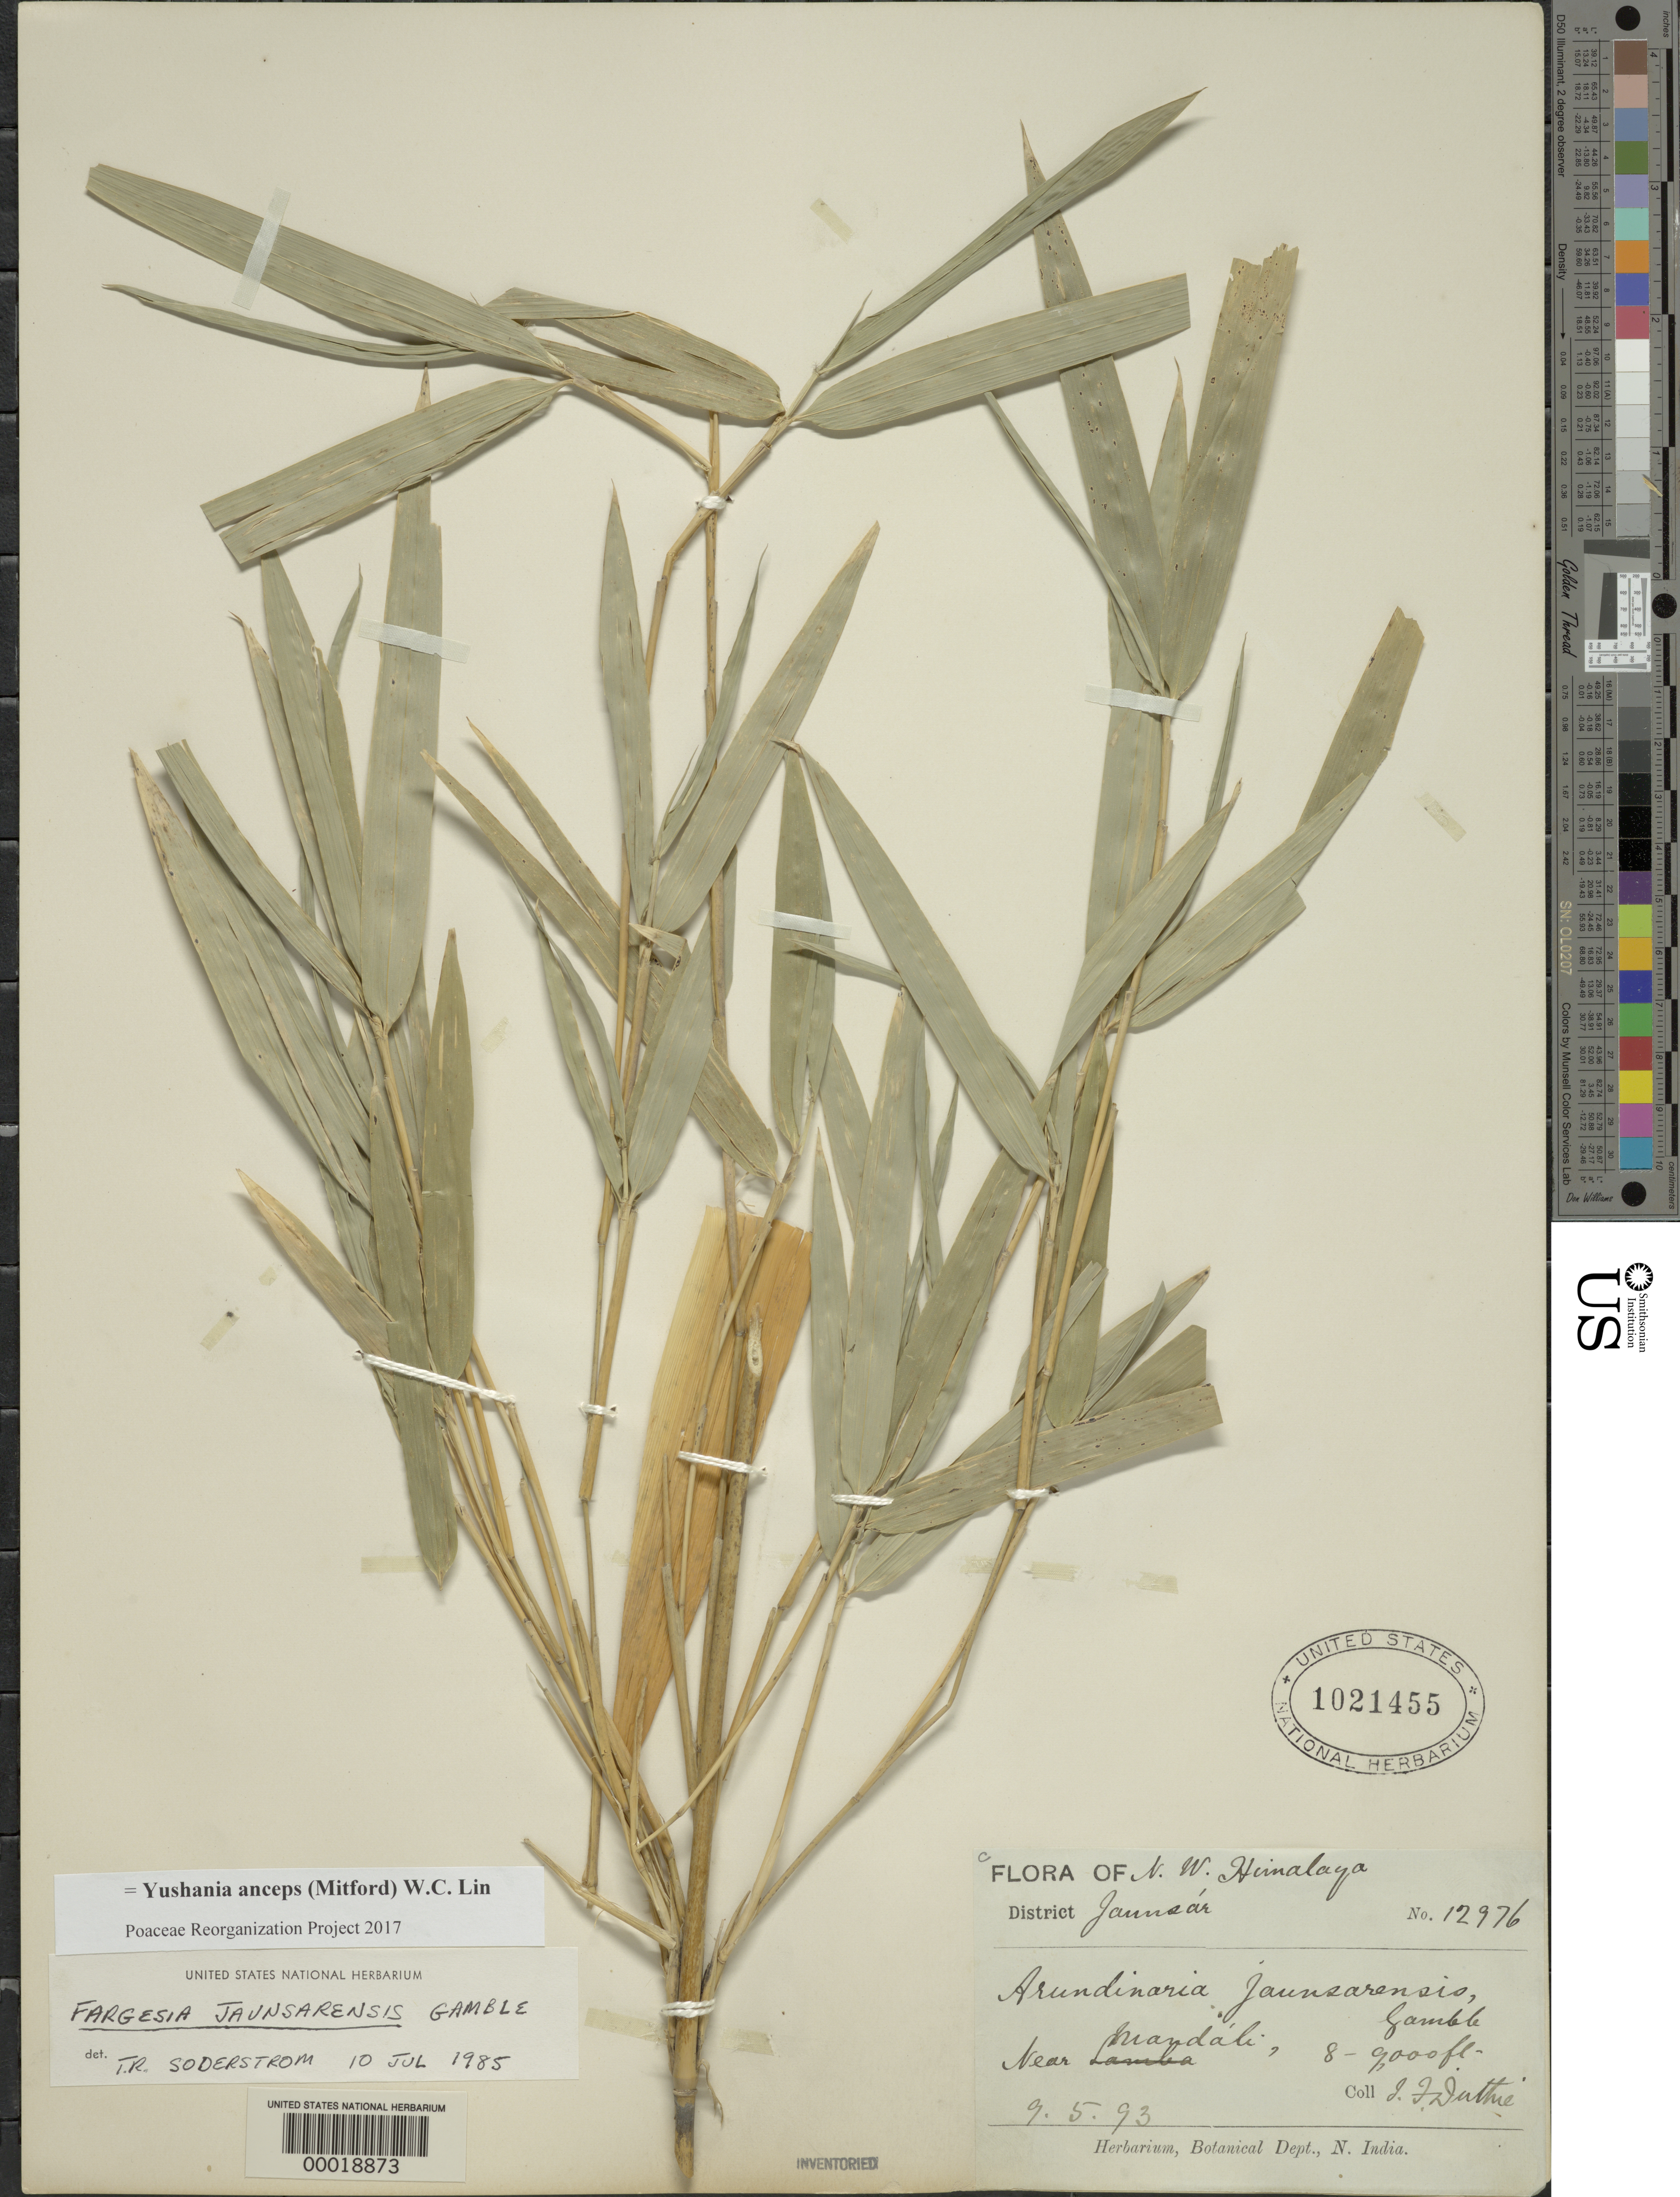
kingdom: Plantae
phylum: Tracheophyta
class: Liliopsida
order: Poales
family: Poaceae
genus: Yushania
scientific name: Yushania anceps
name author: (Mitford) W.C. Lin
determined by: Poaceae Reorganization Project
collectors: J. F. Duthie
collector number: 12976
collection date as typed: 09 May 1893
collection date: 1893-05-09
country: India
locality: Maydali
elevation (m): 2440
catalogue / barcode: US 1021455